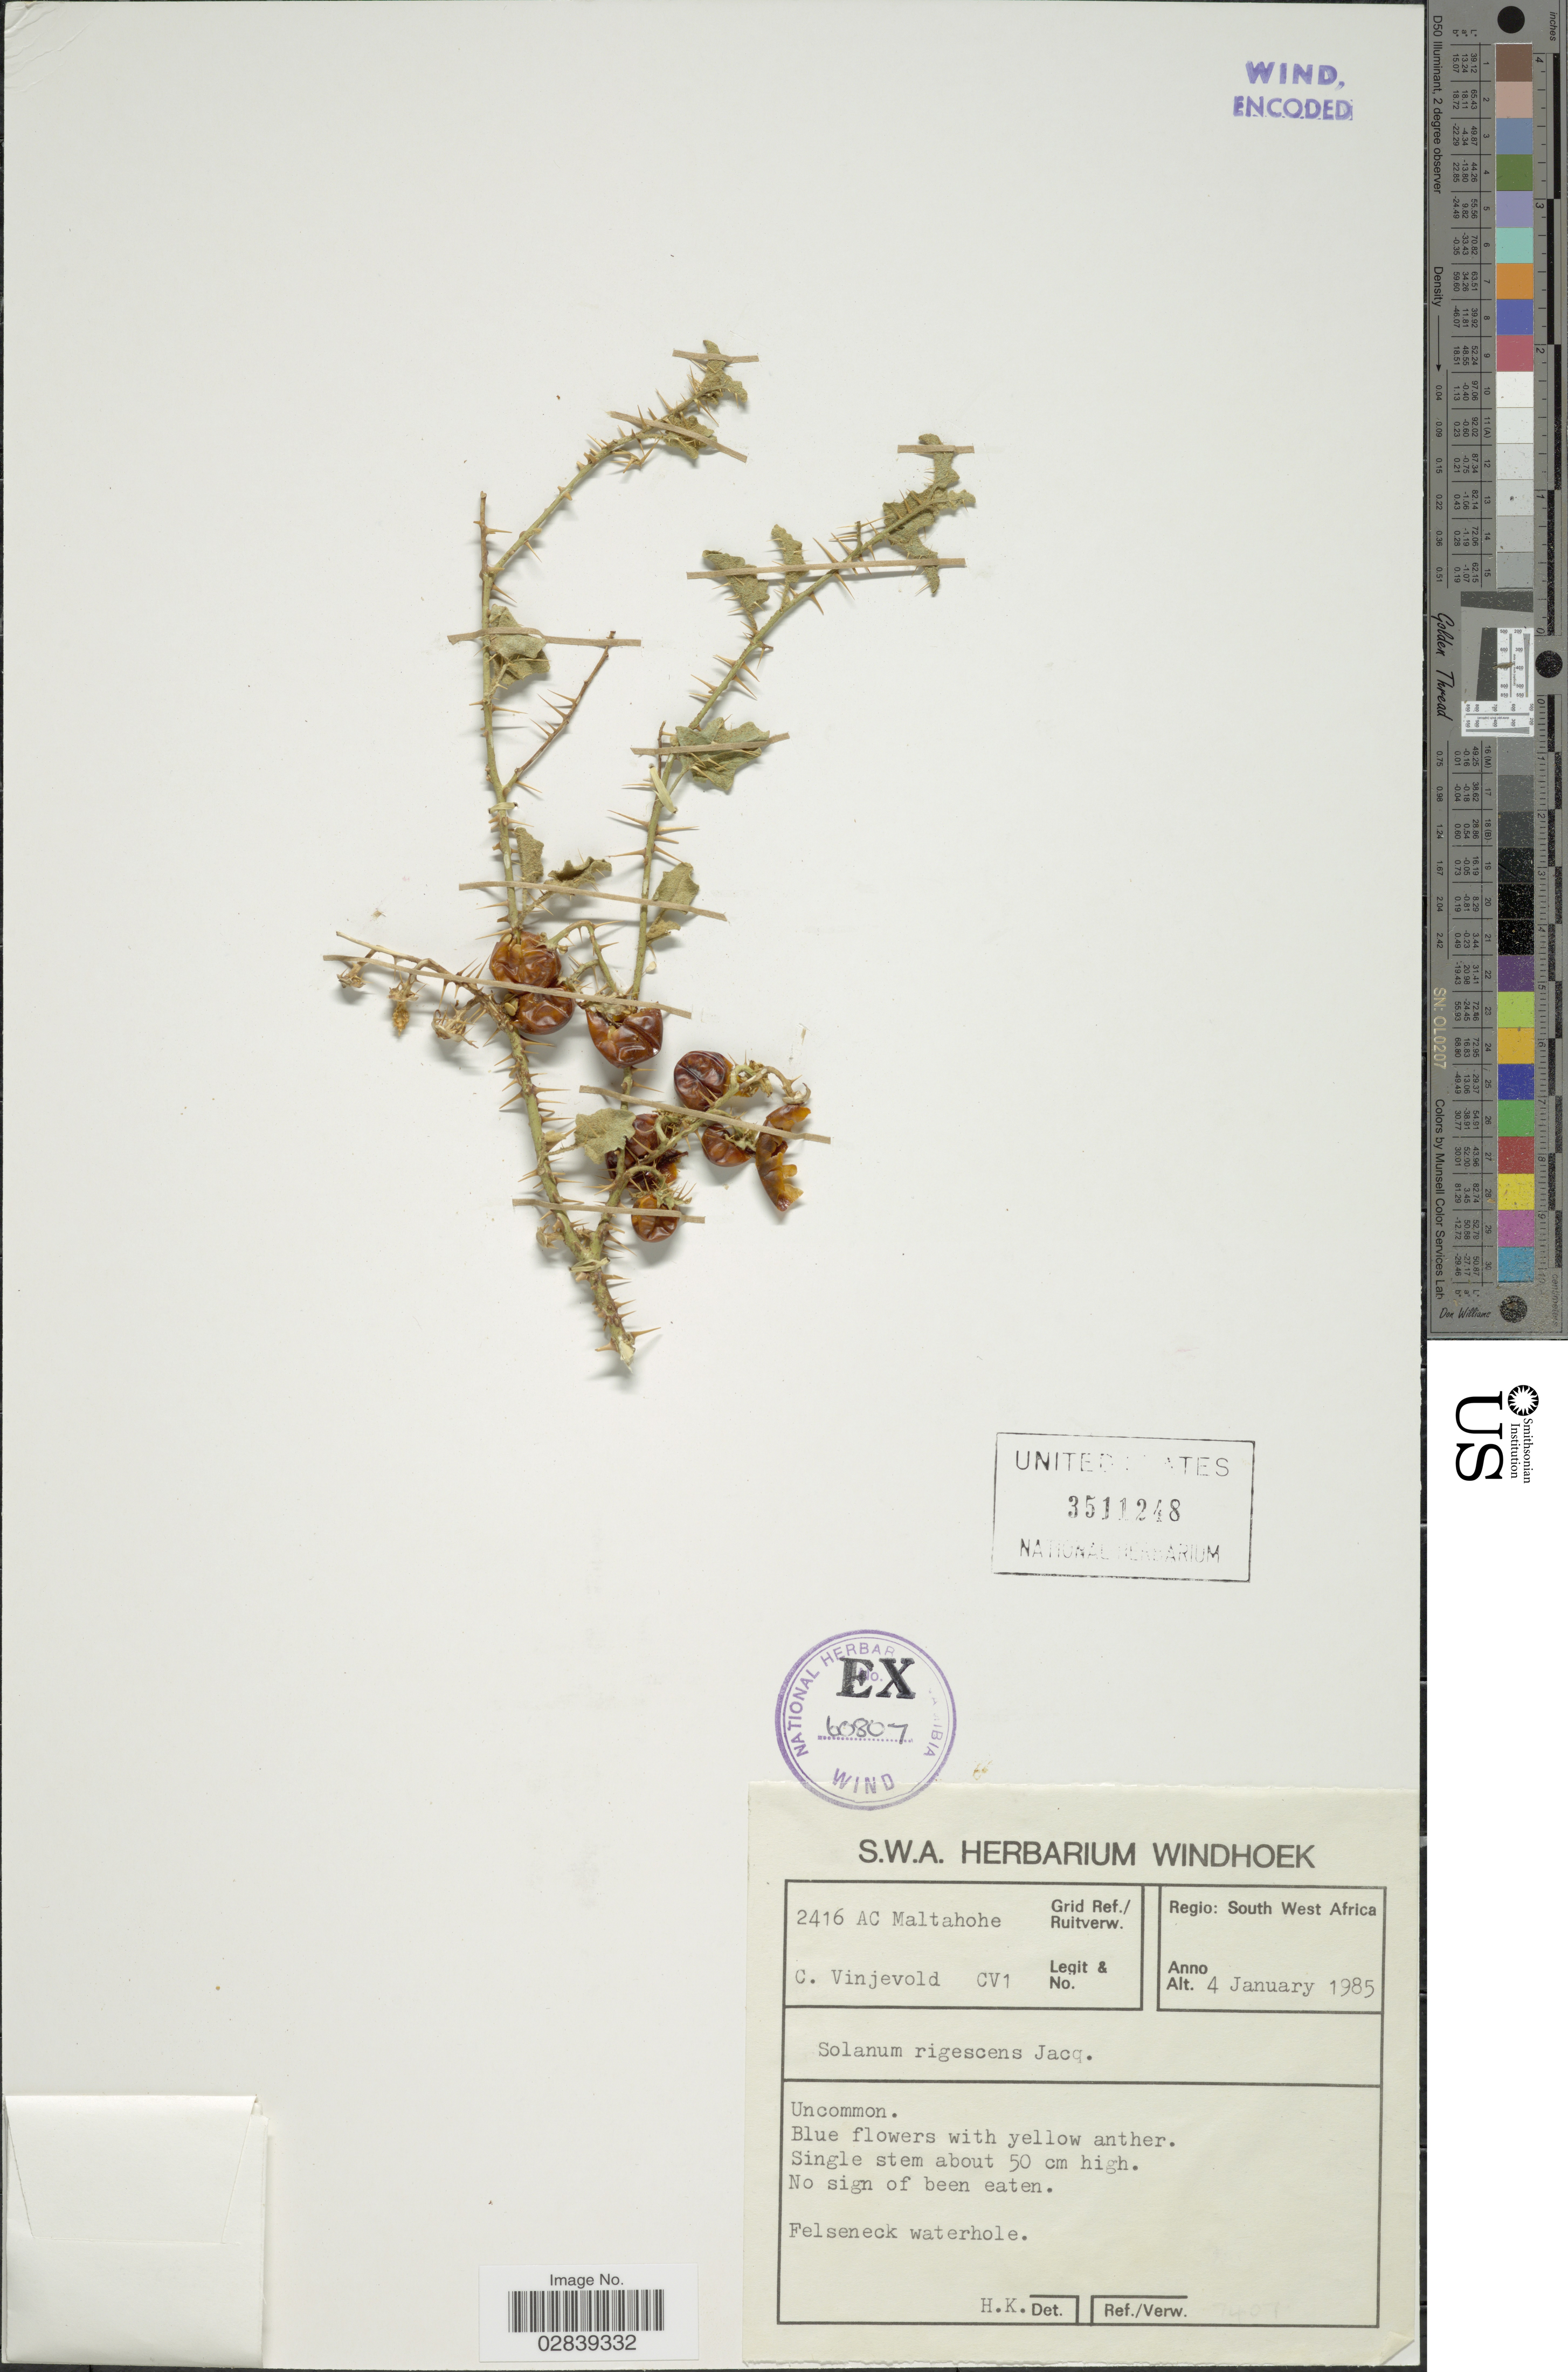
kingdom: Plantae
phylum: Tracheophyta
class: Magnoliopsida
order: Solanales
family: Solanaceae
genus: Solanum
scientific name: Solanum rigescens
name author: Jacq.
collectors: C. Vinjevold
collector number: CV1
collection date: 1985-01-04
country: Namibia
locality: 2416 AC Maltahohe Grid Ref./ Ruitverw., Regio: South West Africa, Felseneck waterhole.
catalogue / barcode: US 3511248